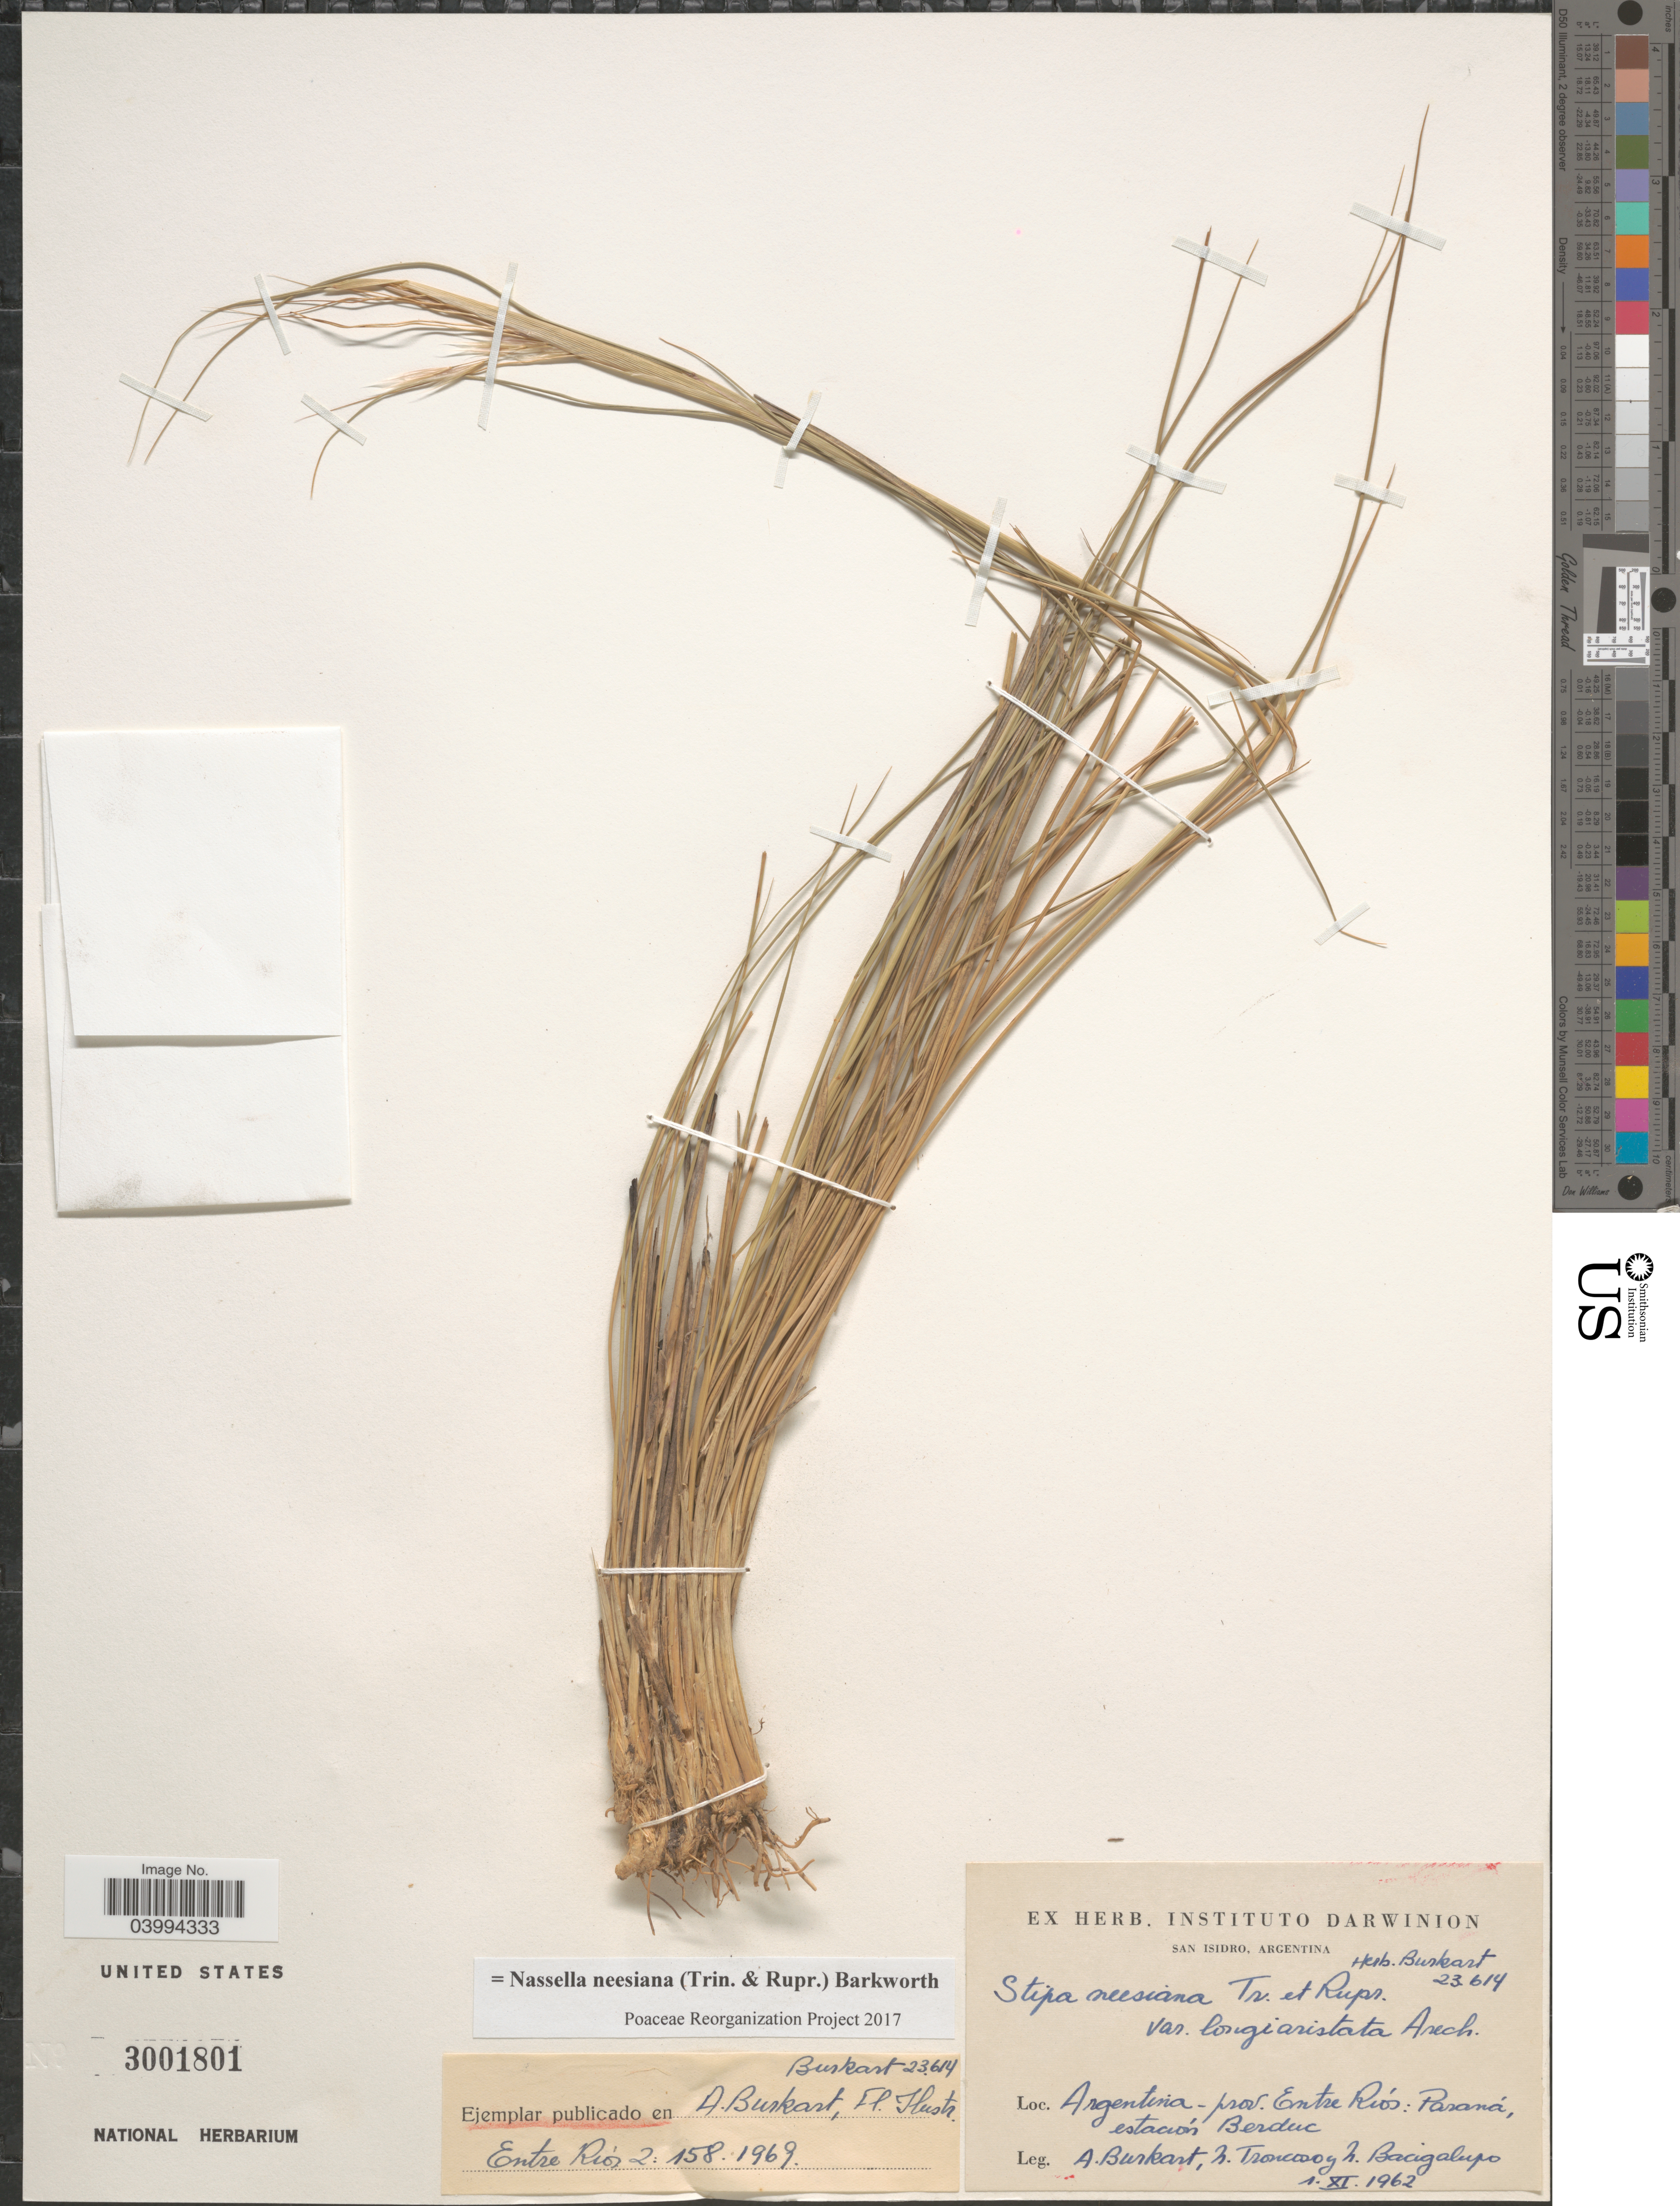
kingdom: Plantae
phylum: Tracheophyta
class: Liliopsida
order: Poales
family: Poaceae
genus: Nassella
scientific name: Nassella neesiana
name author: (Trin. & Rupr.) Barkworth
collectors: A. E. Burkart, N. Troncoso & N. M. Bacigalupo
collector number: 23614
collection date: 1962-11-01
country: Argentina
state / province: Entre Rios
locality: Paraná, estación Berduc.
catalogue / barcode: US 3001801